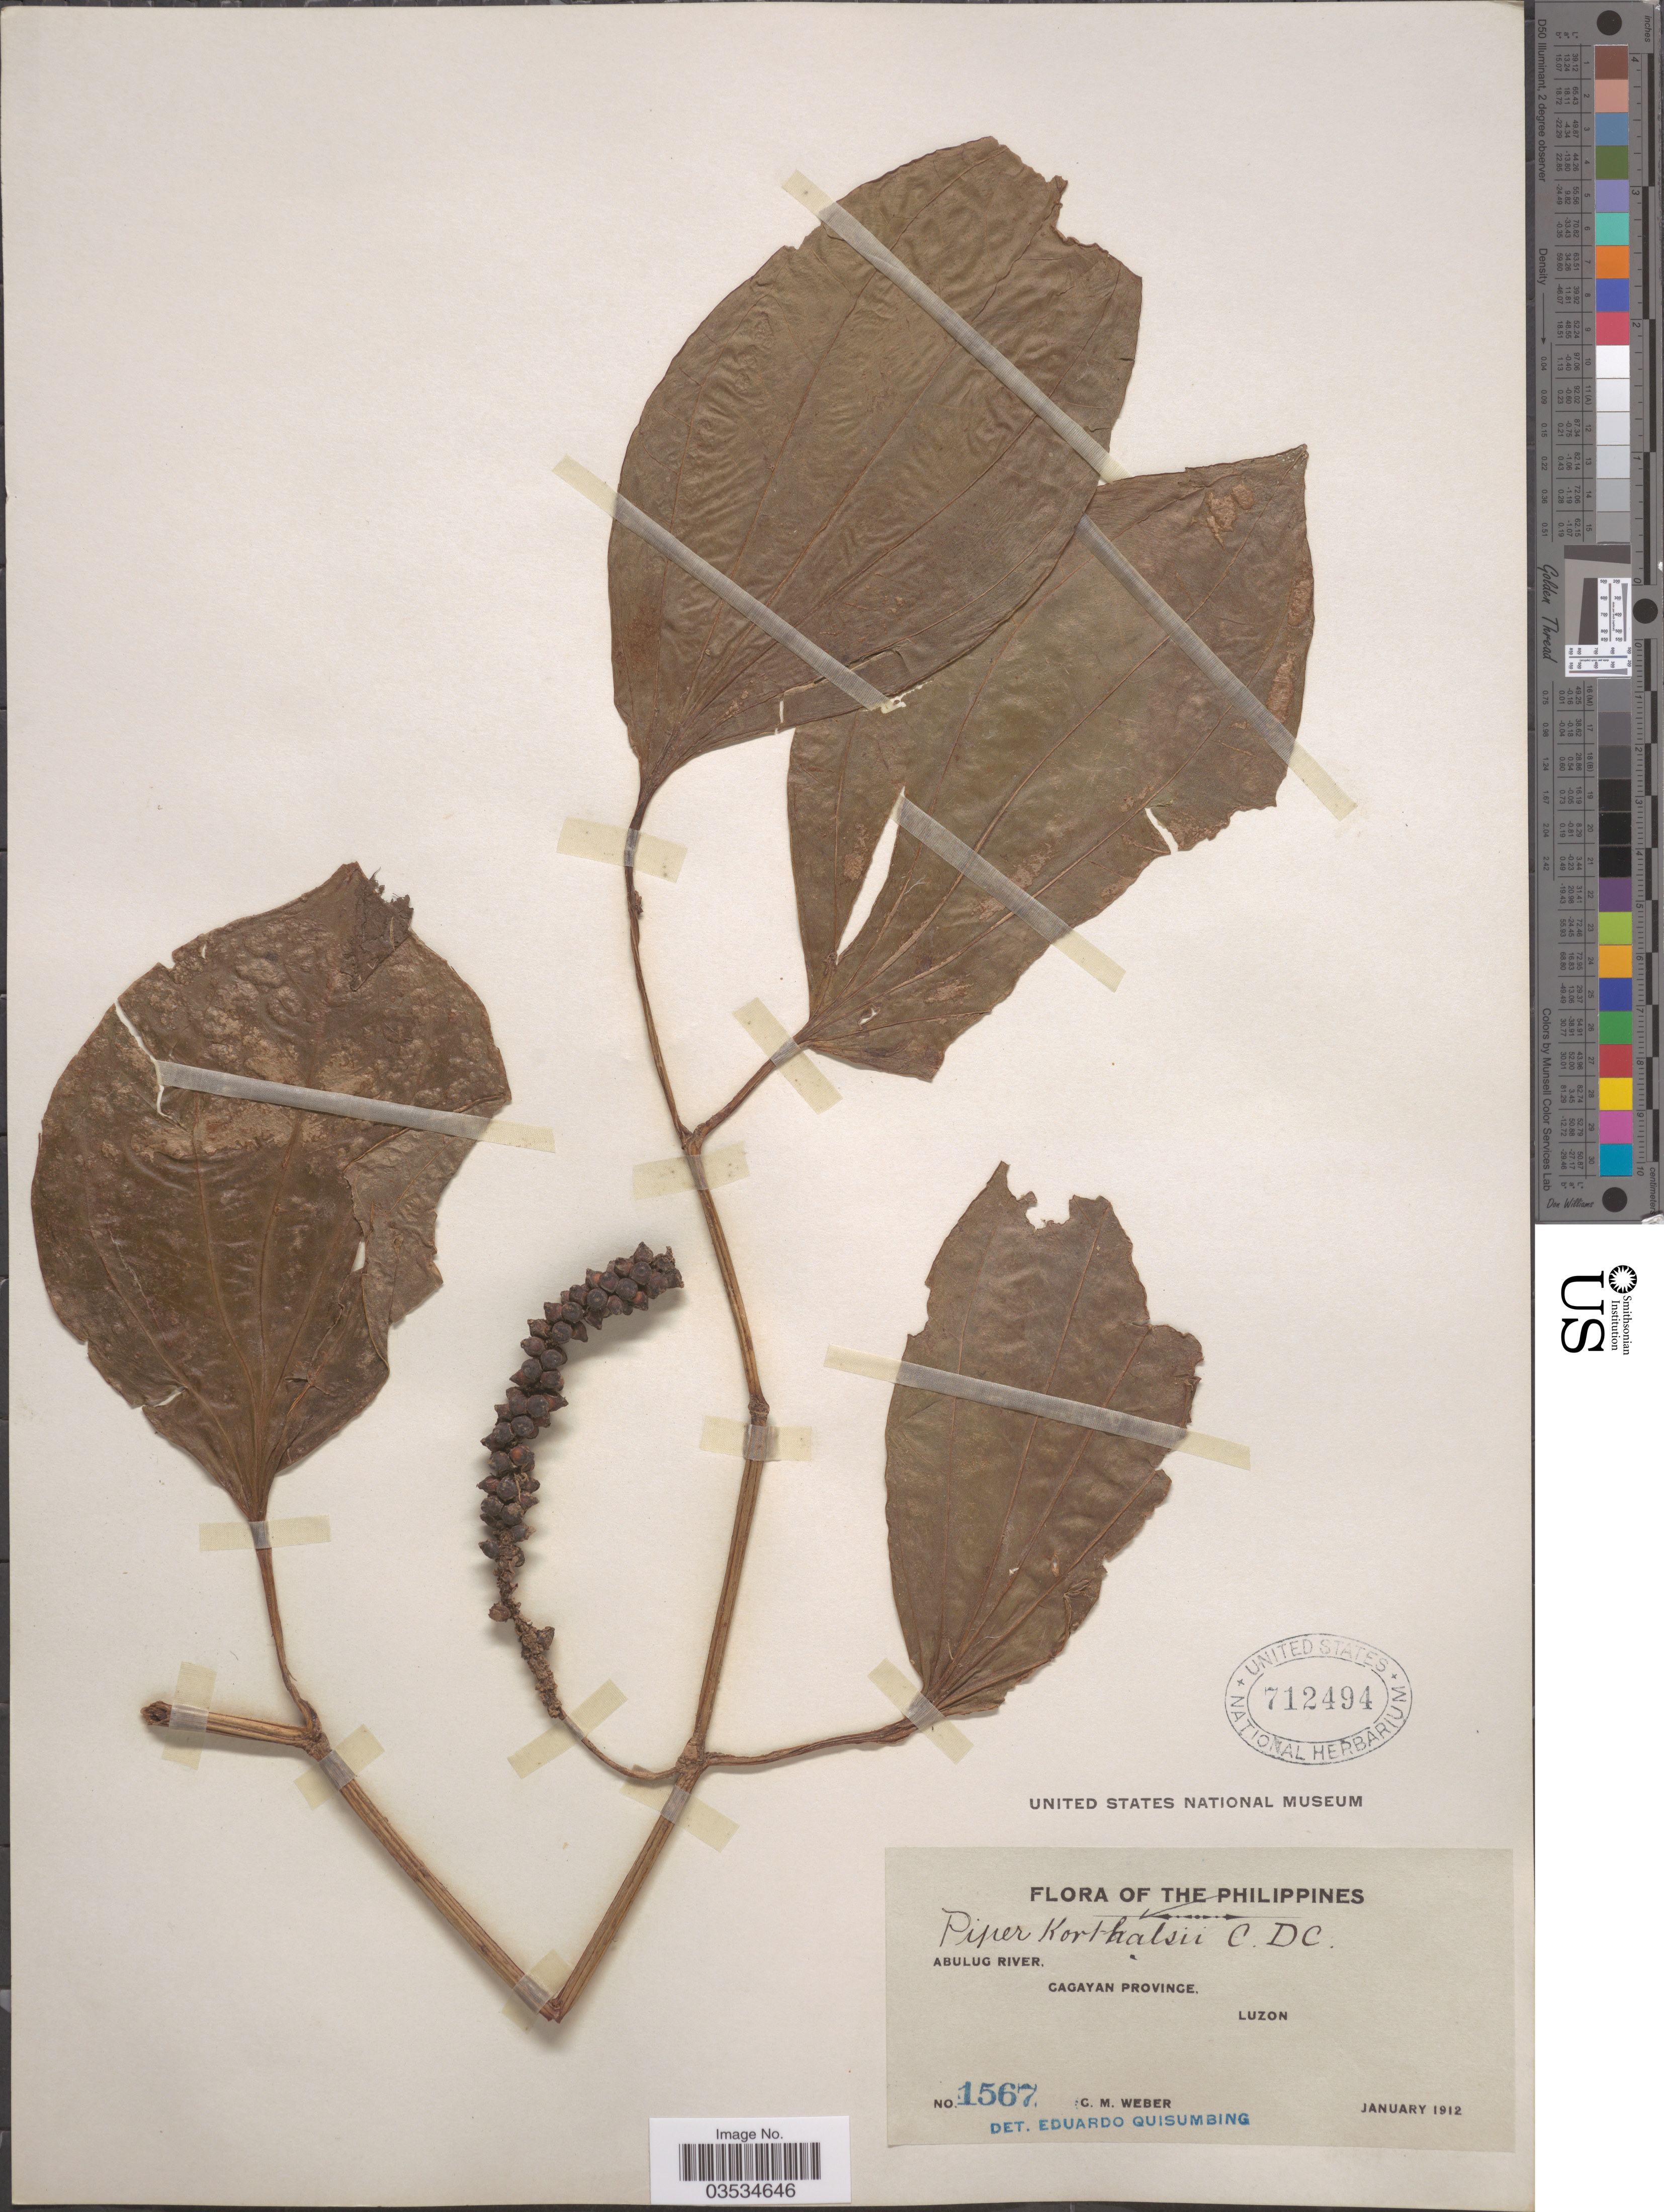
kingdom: Plantae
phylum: Tracheophyta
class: Magnoliopsida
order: Piperales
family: Piperaceae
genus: Piper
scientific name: Piper korthalsii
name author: Blume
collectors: C. M. Weber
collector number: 1567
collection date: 1912-01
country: Philippines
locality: Abulug River. Cagayan Province. Luzon.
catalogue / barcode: US 712494